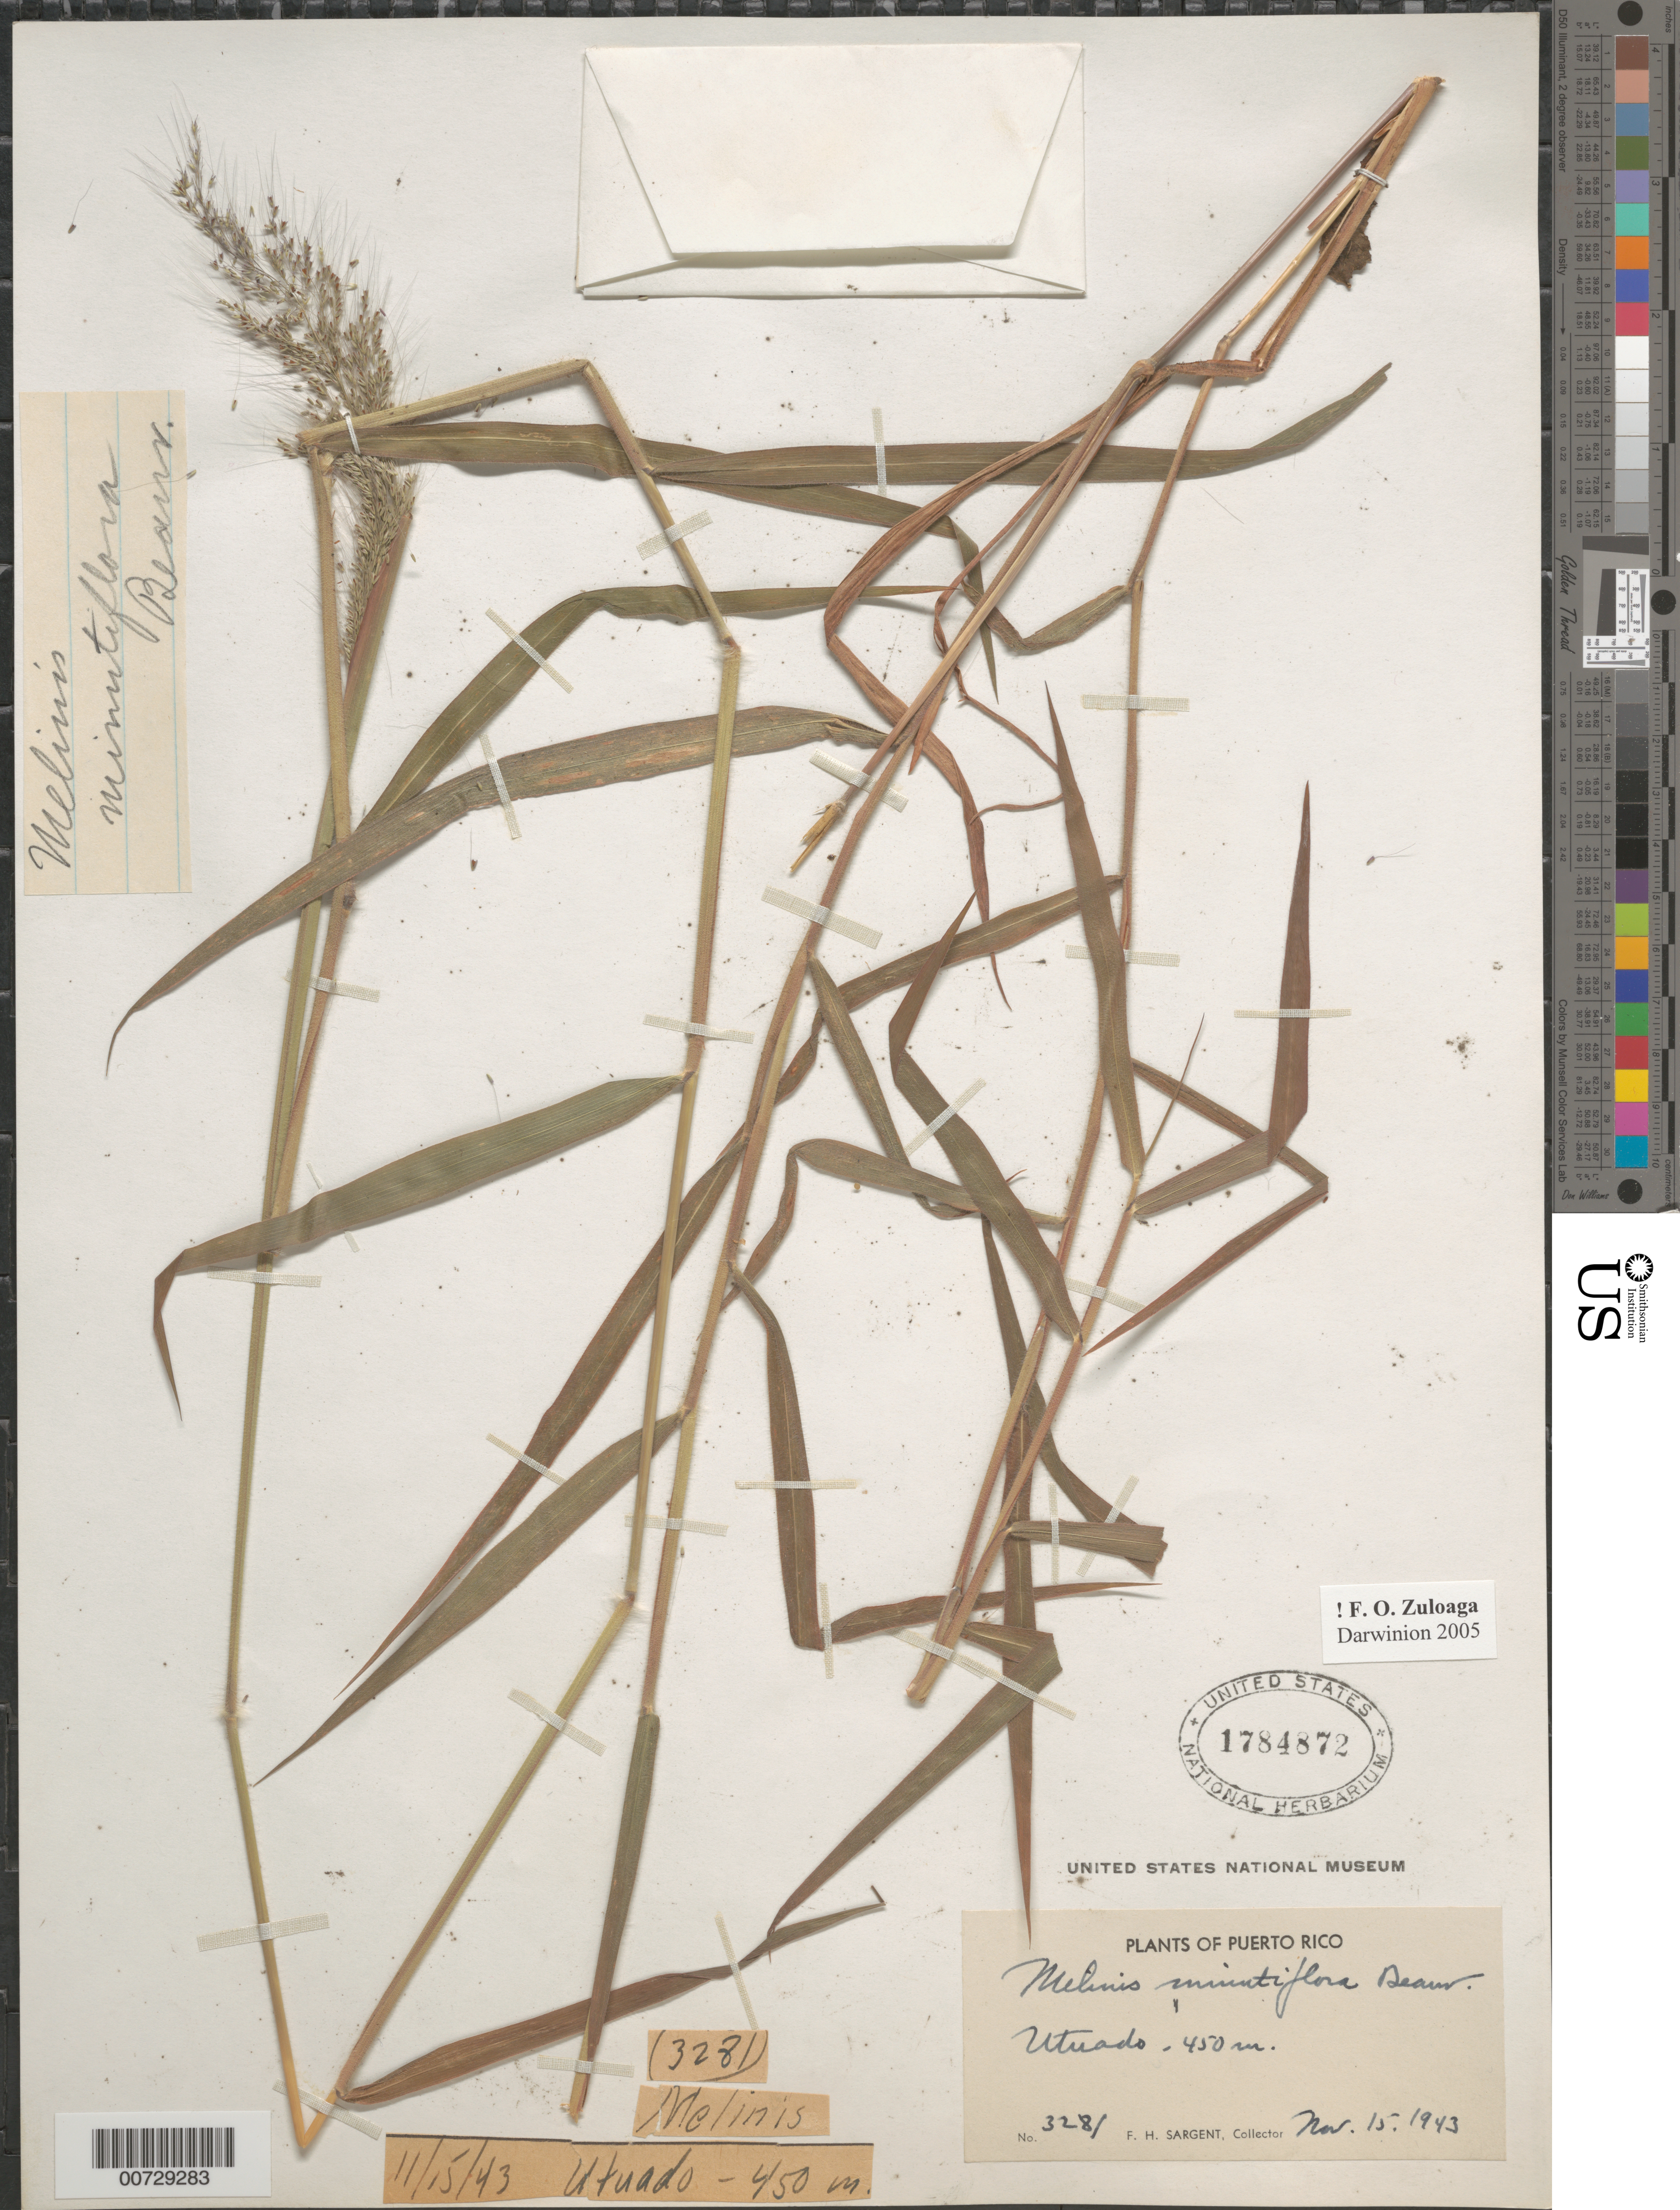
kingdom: Plantae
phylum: Tracheophyta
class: Liliopsida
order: Poales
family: Poaceae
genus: Melinis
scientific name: Melinis minutiflora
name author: P. Beauv.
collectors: F. H. Sargent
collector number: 3281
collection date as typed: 15 Nov 1943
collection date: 1943-11-15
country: Puerto Rico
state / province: Utuado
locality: Utuado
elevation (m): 450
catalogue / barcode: US 1784872